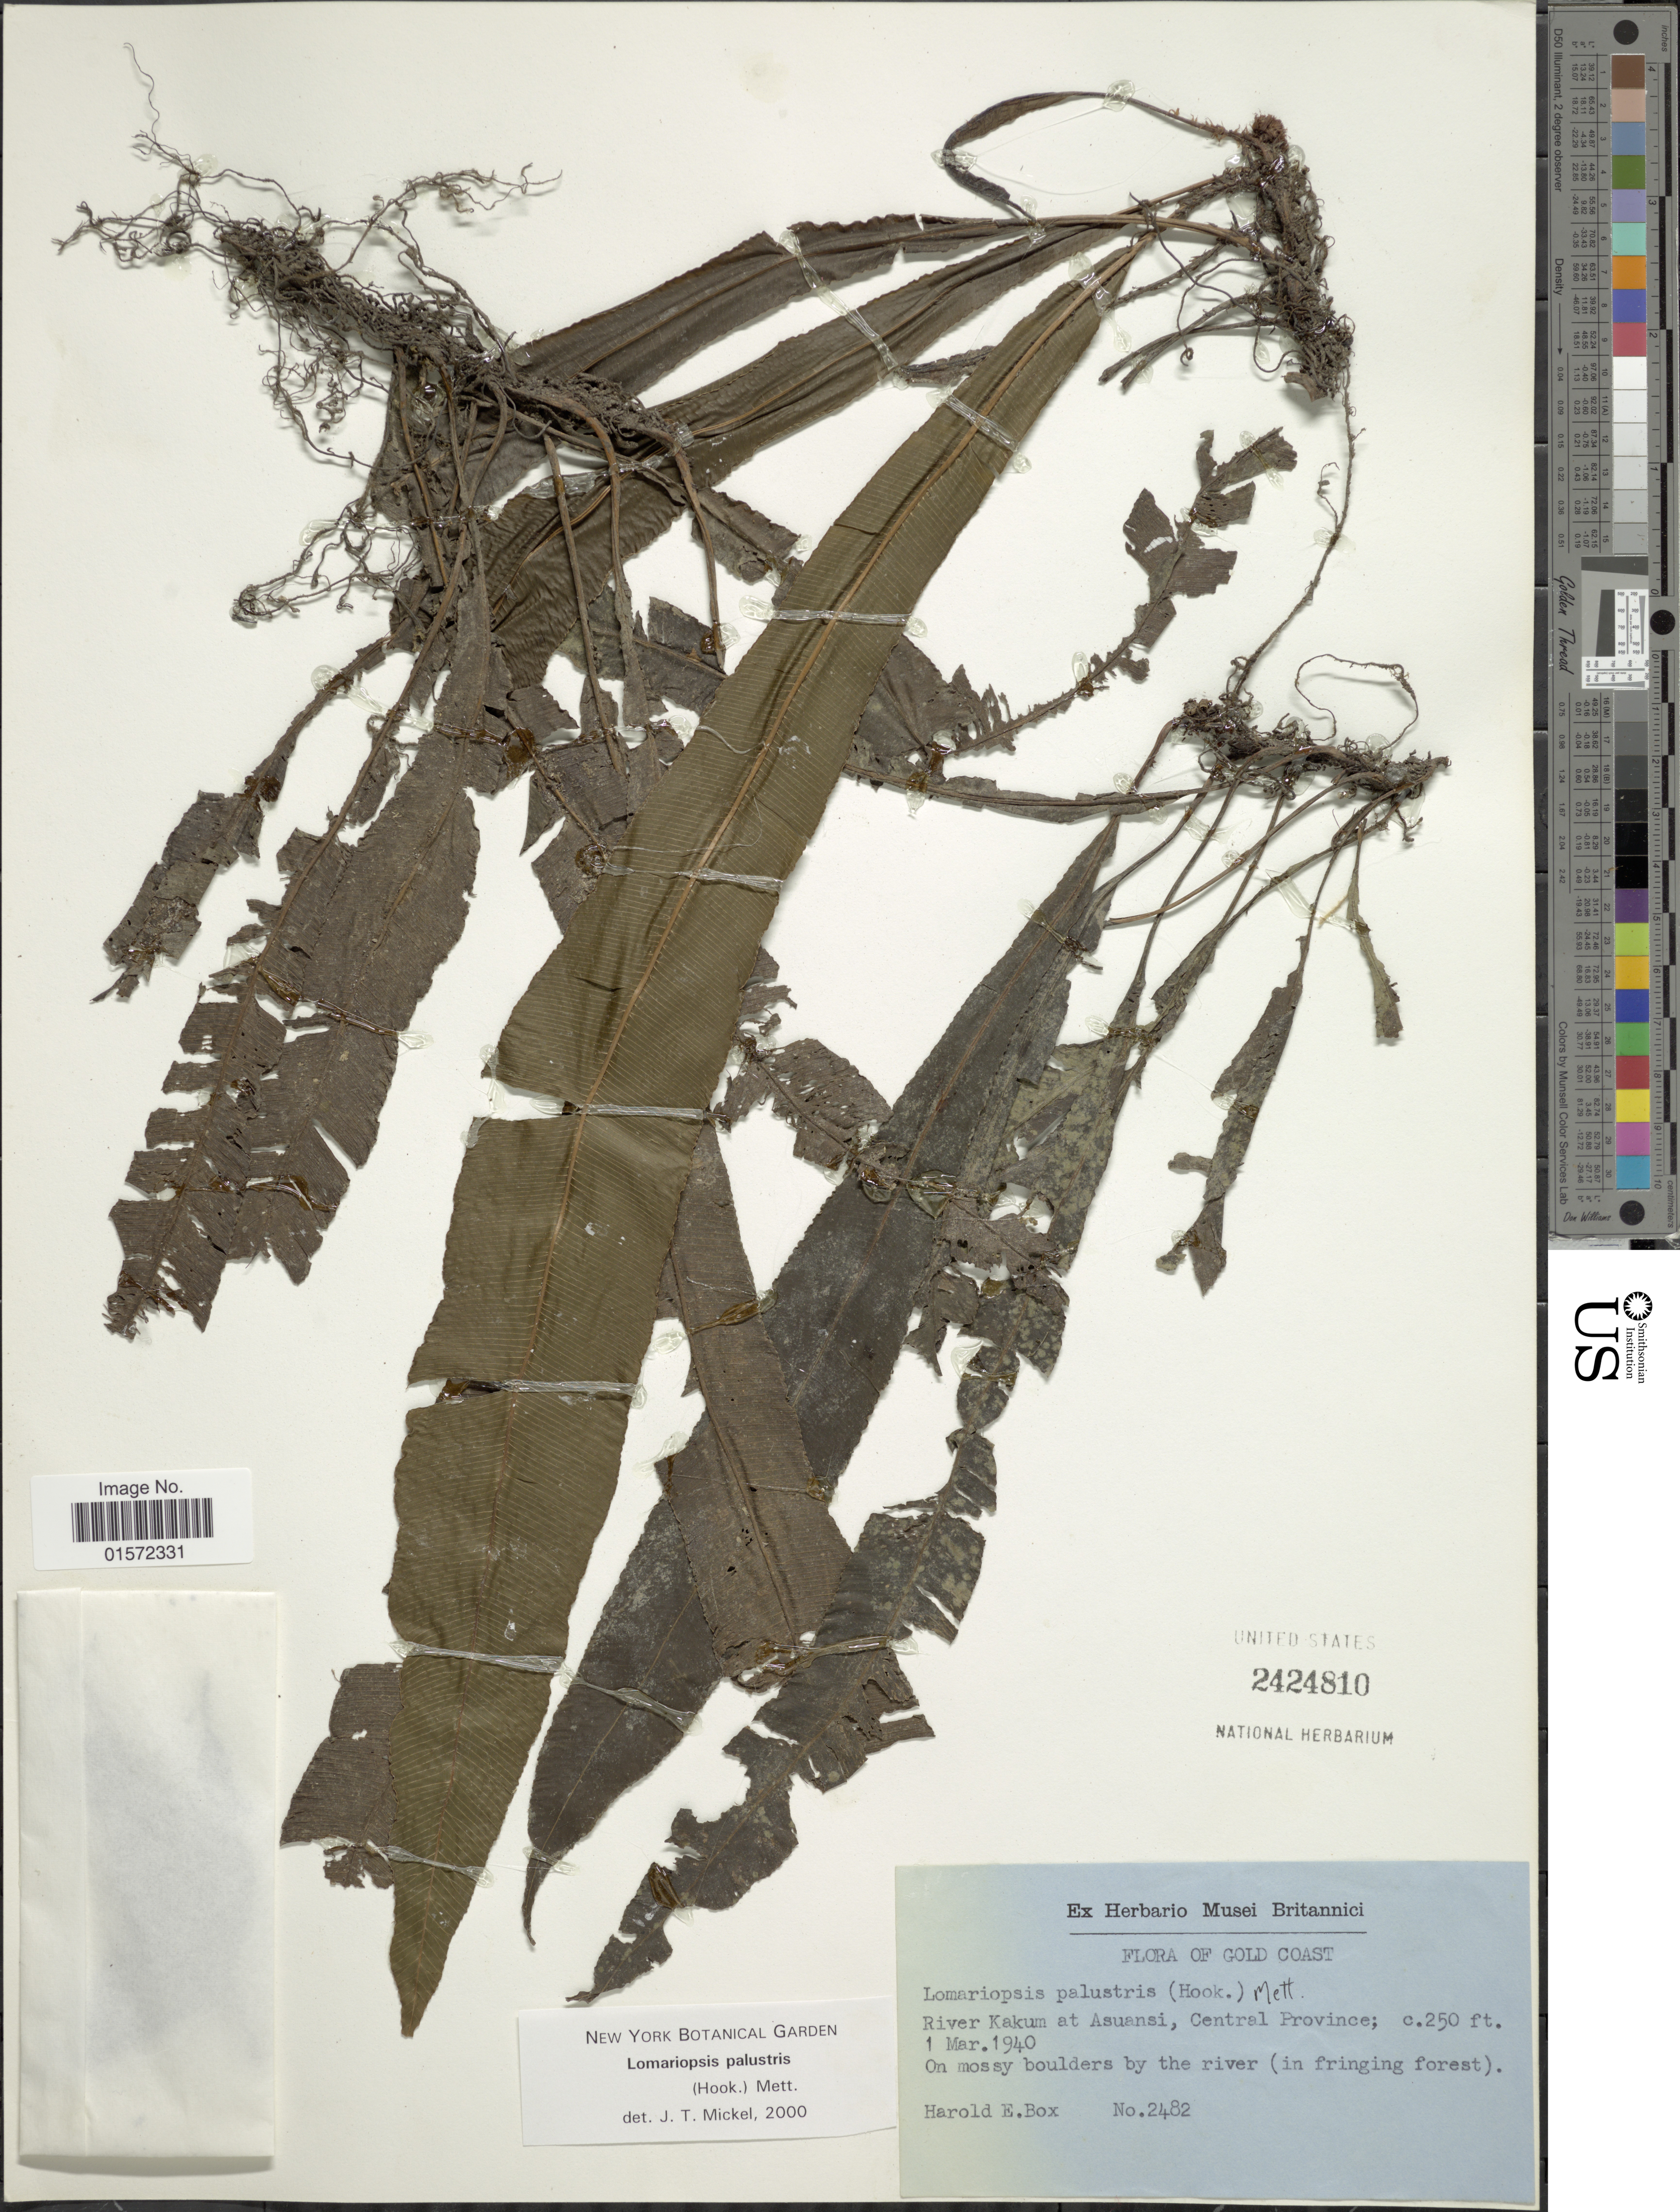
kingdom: Plantae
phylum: Tracheophyta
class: Polypodiopsida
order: Polypodiales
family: Lomariopsidaceae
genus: Lomariopsis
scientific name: Lomariopsis palustris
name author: (Hook.) Mett.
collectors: H. E. Box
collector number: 2482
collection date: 1940-03-01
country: Ghana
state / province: Central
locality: Gold Coast, River Kakum at Asuansi, Central Province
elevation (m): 76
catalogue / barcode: US 2424810